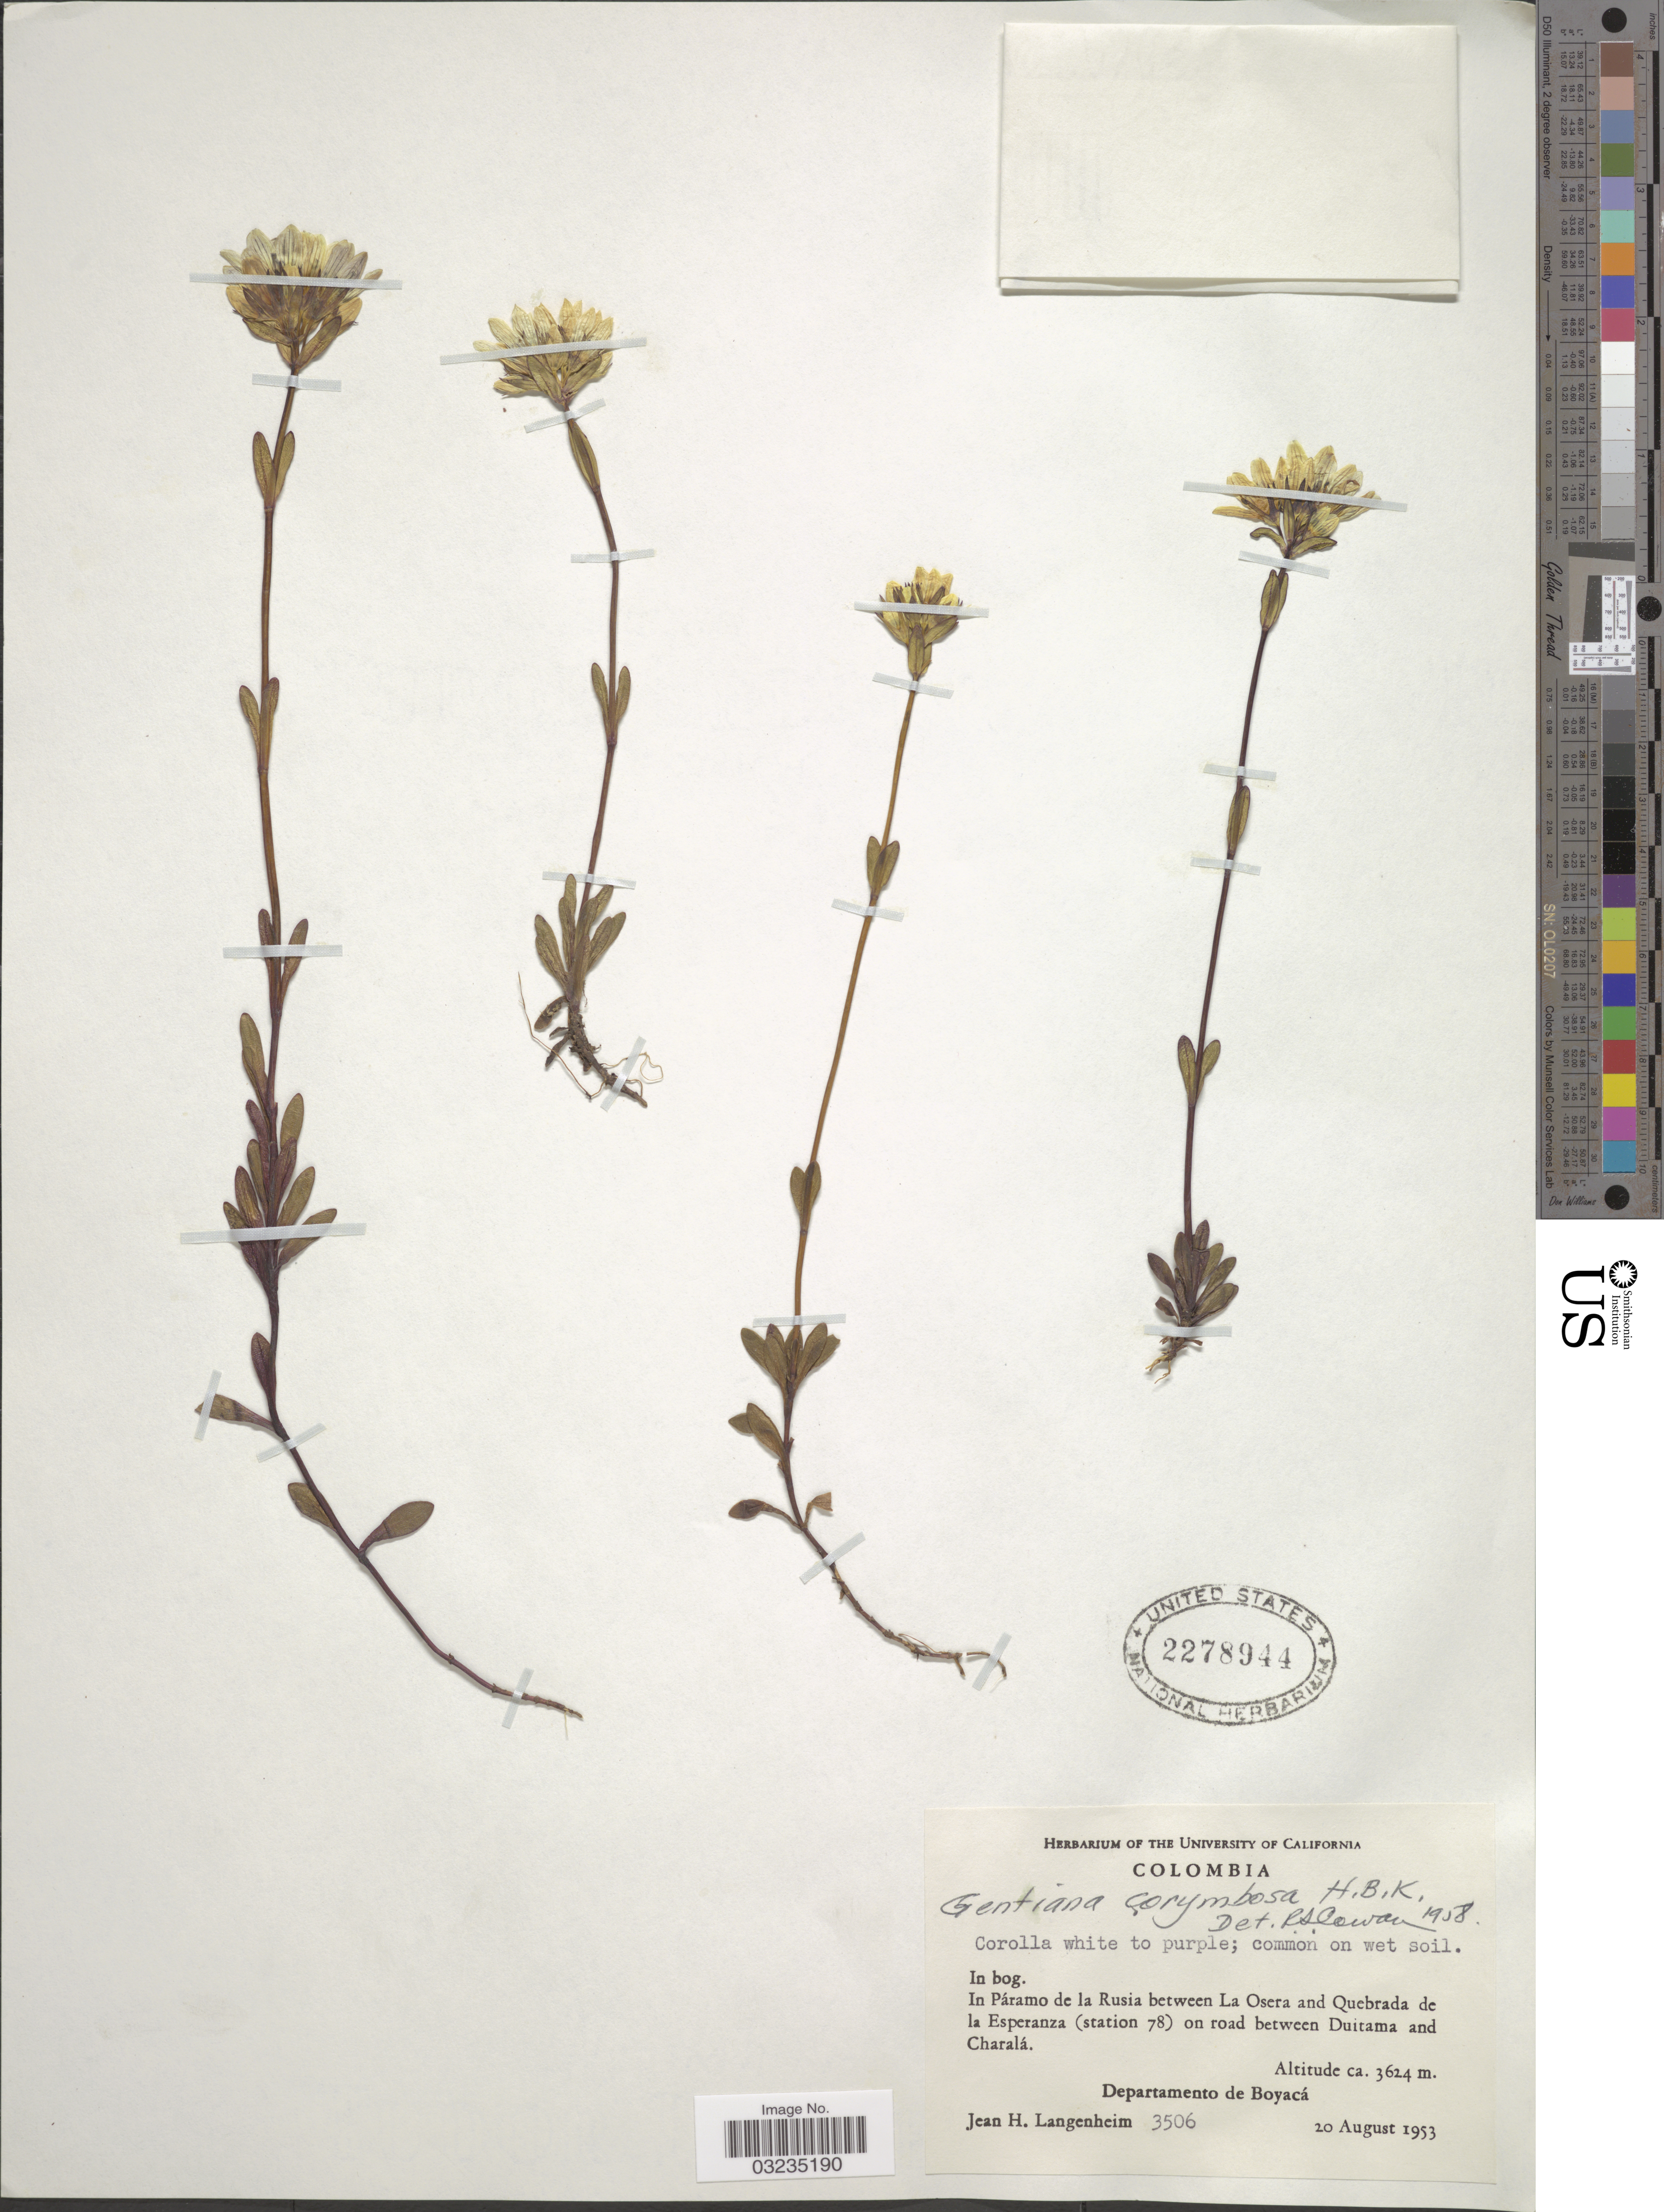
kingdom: Plantae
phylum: Tracheophyta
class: Magnoliopsida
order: Gentianales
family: Gentianaceae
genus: Gentiana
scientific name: Gentiana corymbosa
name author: Humb. et al.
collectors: J. H. Langenheim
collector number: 3506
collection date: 1953-08-20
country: Colombia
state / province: Boyacá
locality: In Páramo de la Russia between La Osera and Quebrada de la Esperanza (station 78) on road between Duitama and Charalá. Departamento de Boyacá.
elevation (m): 3624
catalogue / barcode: US 2278944